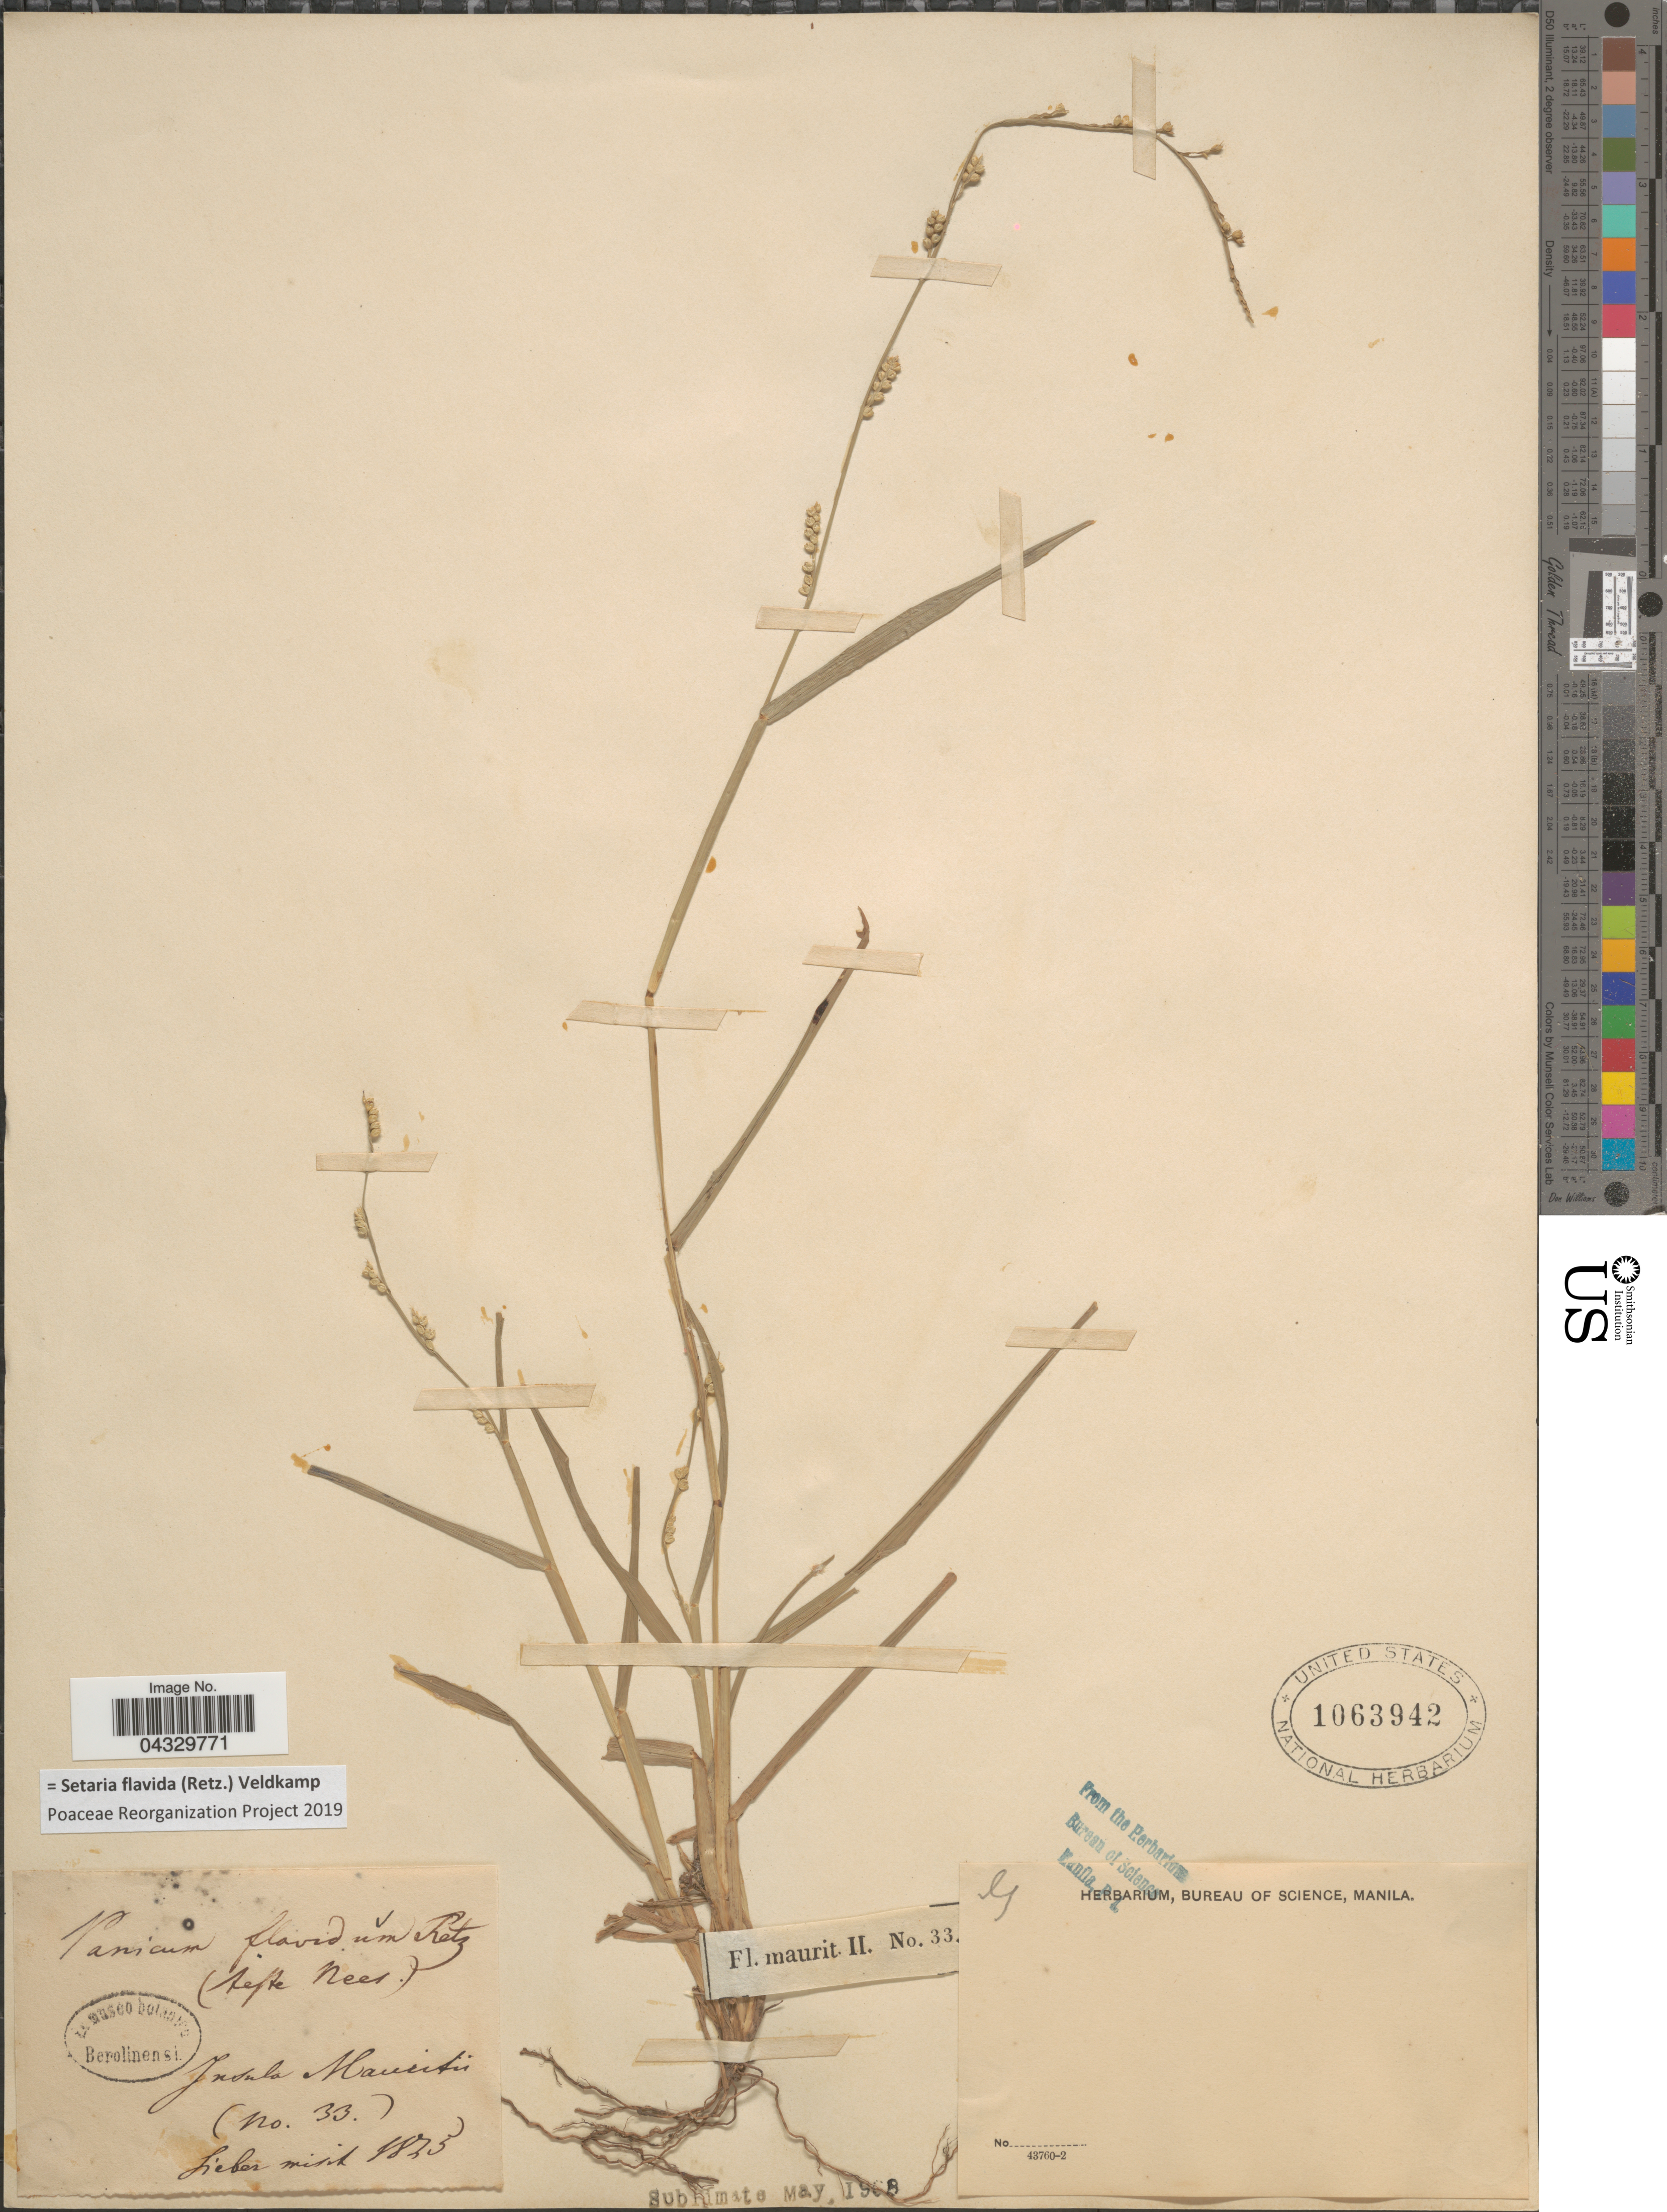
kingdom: Plantae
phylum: Tracheophyta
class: Liliopsida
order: Poales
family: Poaceae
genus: Setaria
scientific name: Setaria flavida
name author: (Retz.) Veldkamp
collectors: ex herb. Bureau of Science Manila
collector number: Fl. maurit II.33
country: Mauritius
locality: Insula Mauritii.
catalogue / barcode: US 1063942